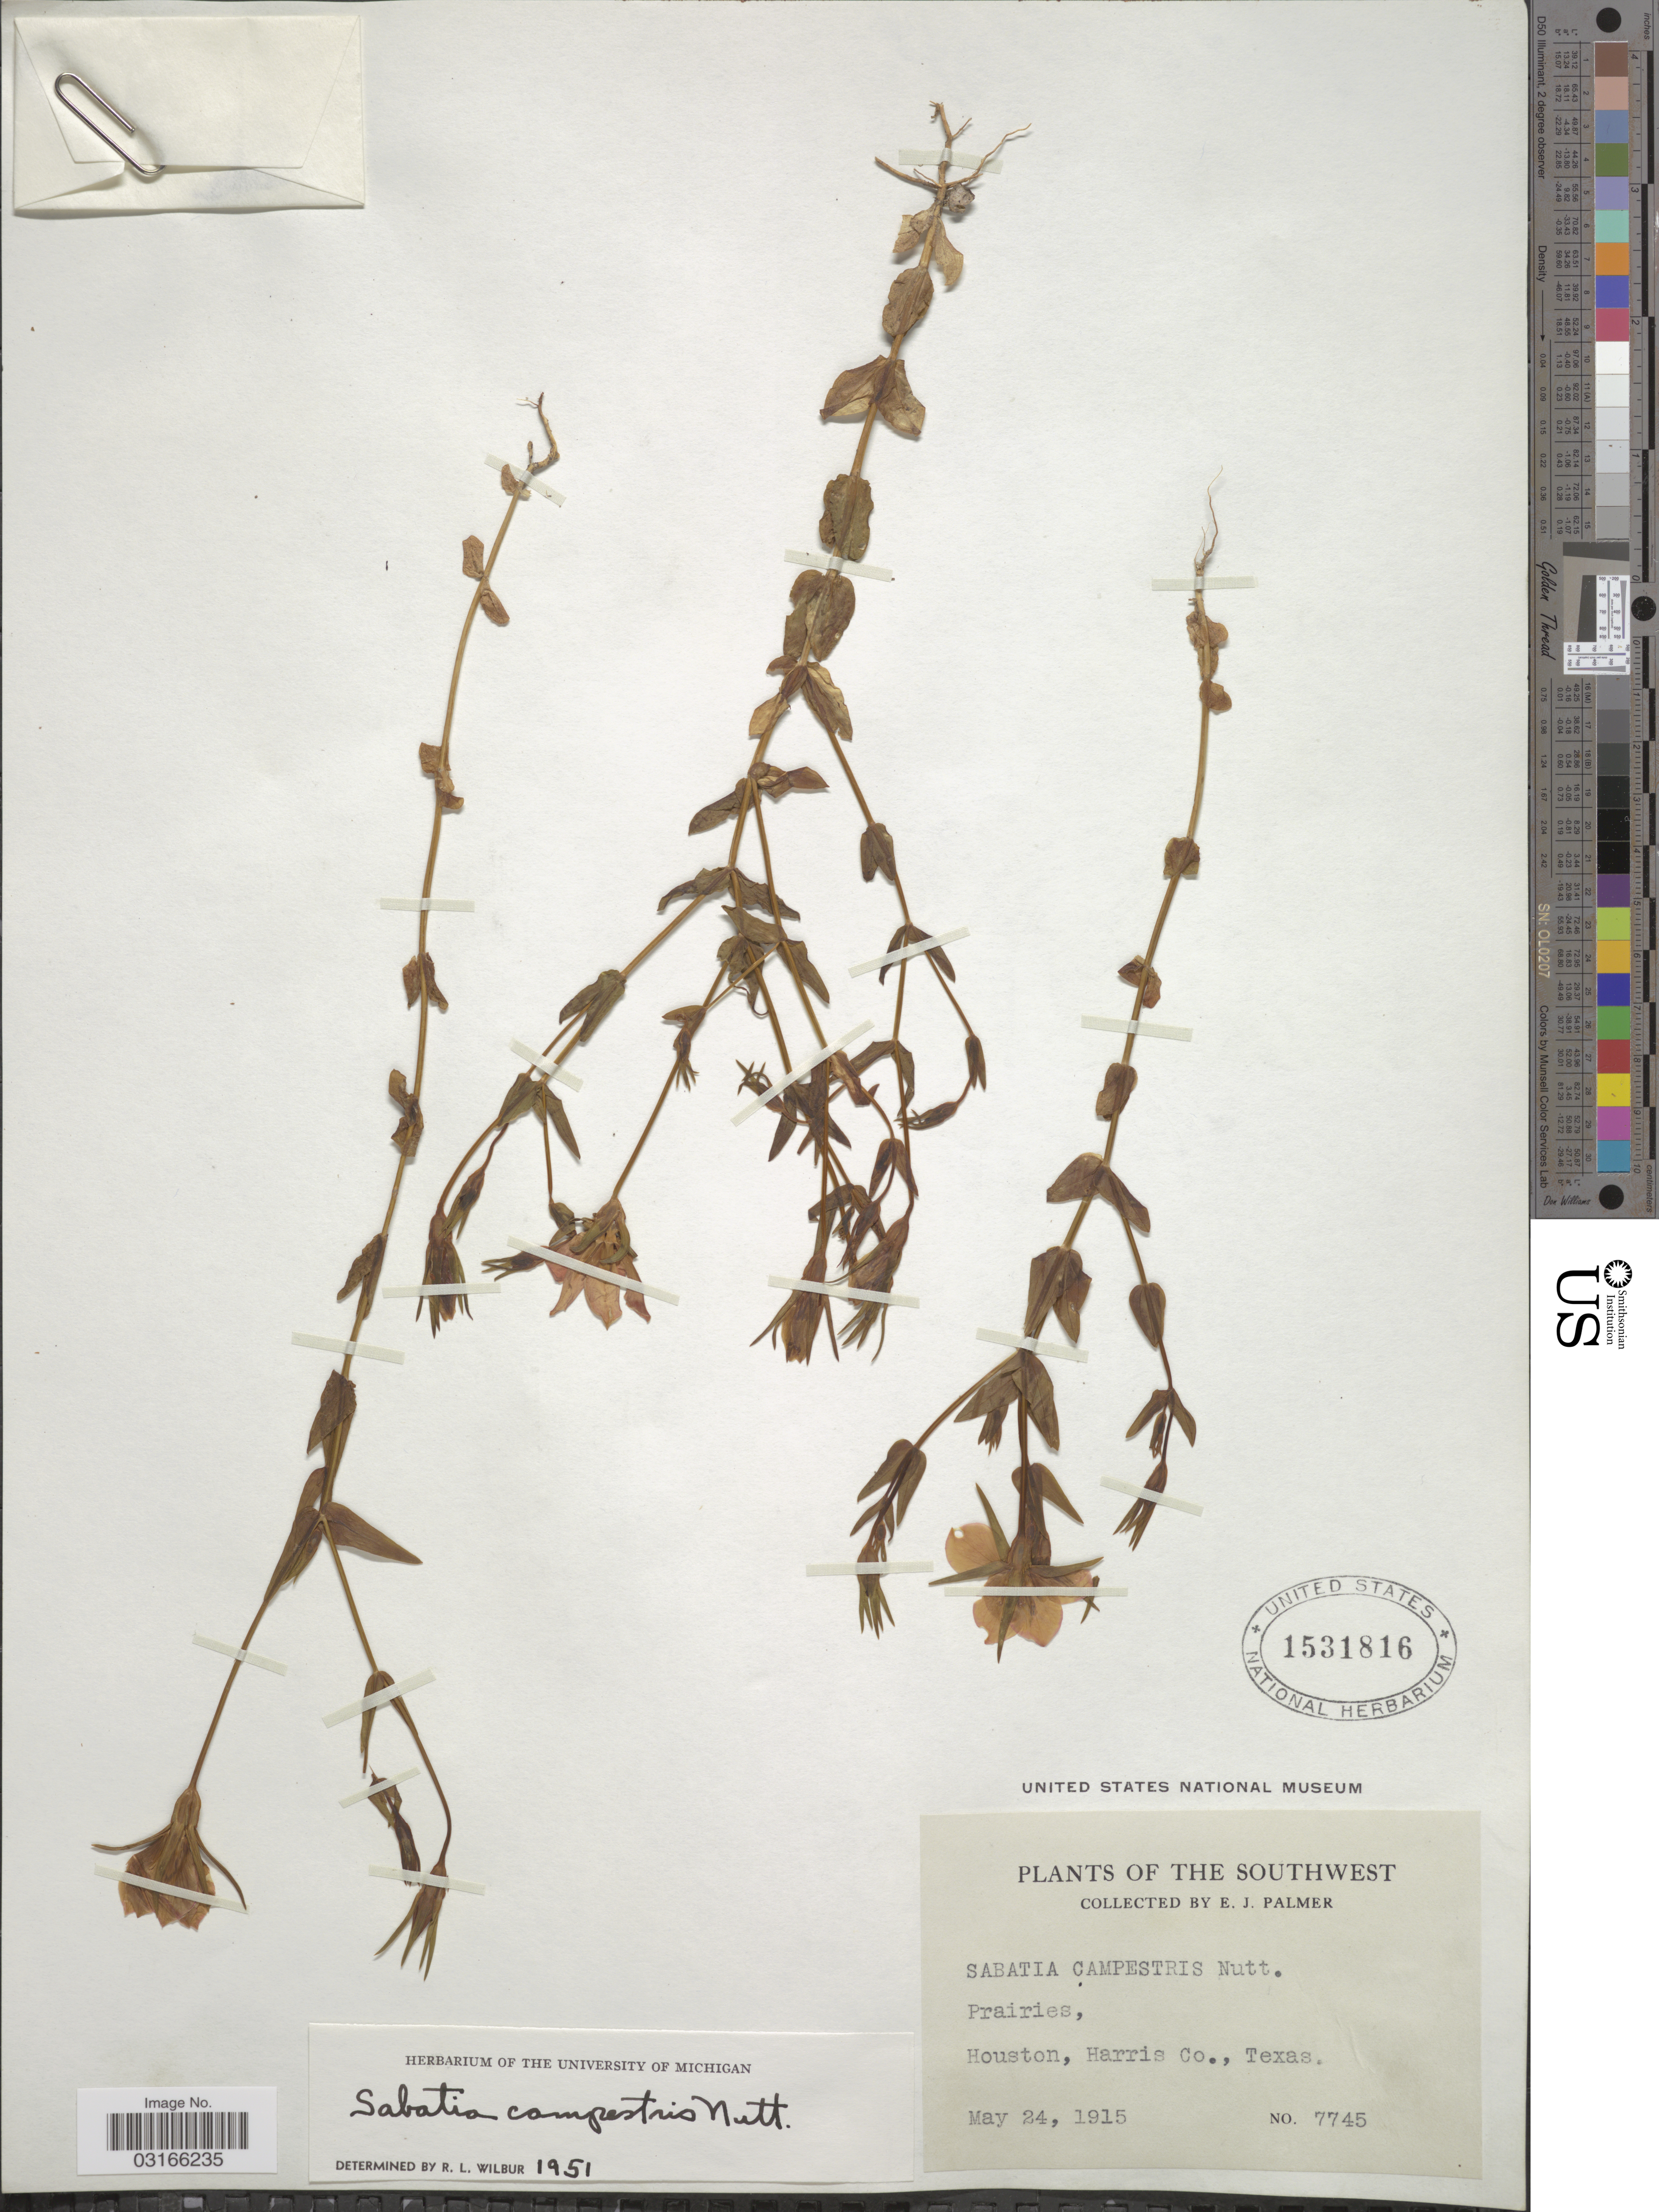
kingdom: Plantae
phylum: Tracheophyta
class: Magnoliopsida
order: Gentianales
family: Gentianaceae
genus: Sabatia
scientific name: Sabatia campestris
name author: Nutt.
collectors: E. J. Palmer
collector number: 7745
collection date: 1915-05-24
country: United States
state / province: Texas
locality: The Southwest, Prairies, Houston, Harris Co.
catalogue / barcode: US 1531816